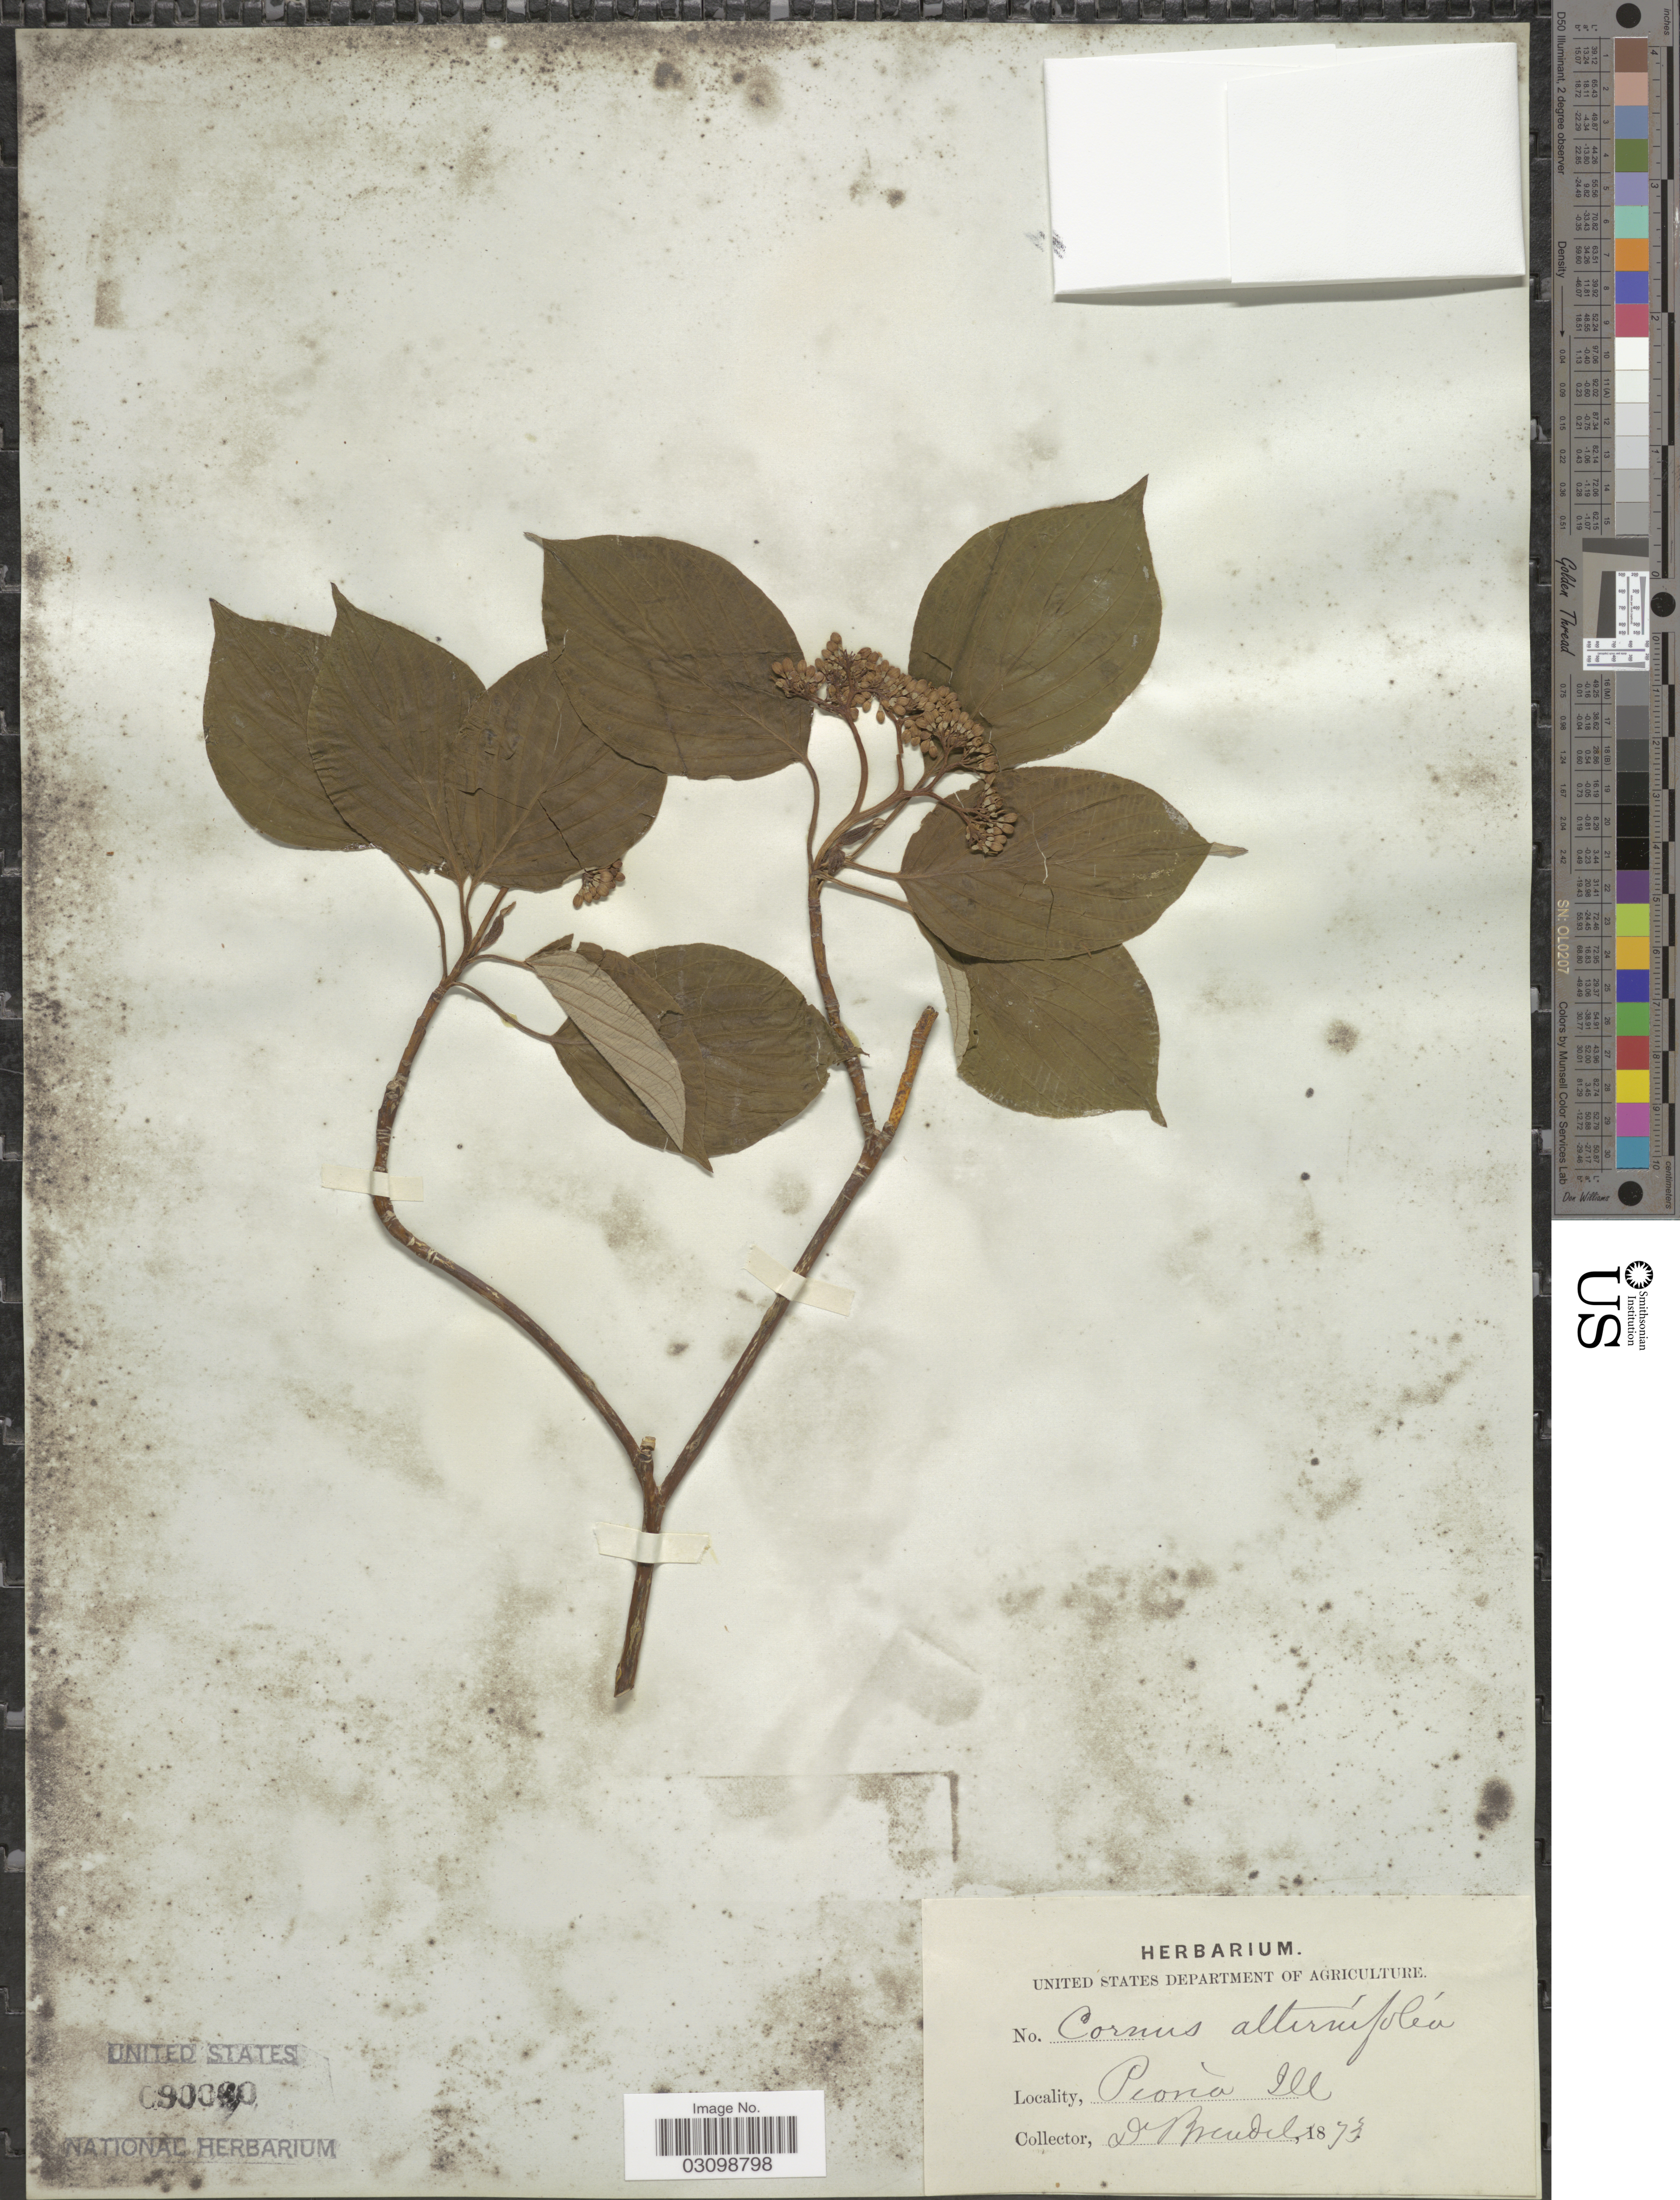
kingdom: Plantae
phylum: Tracheophyta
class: Magnoliopsida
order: Cornales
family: Cornaceae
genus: Cornus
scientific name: Cornus alternifolia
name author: L.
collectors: -. Brendel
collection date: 1873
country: United States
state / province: Illinois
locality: Peoria Ill.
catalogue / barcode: US 90060